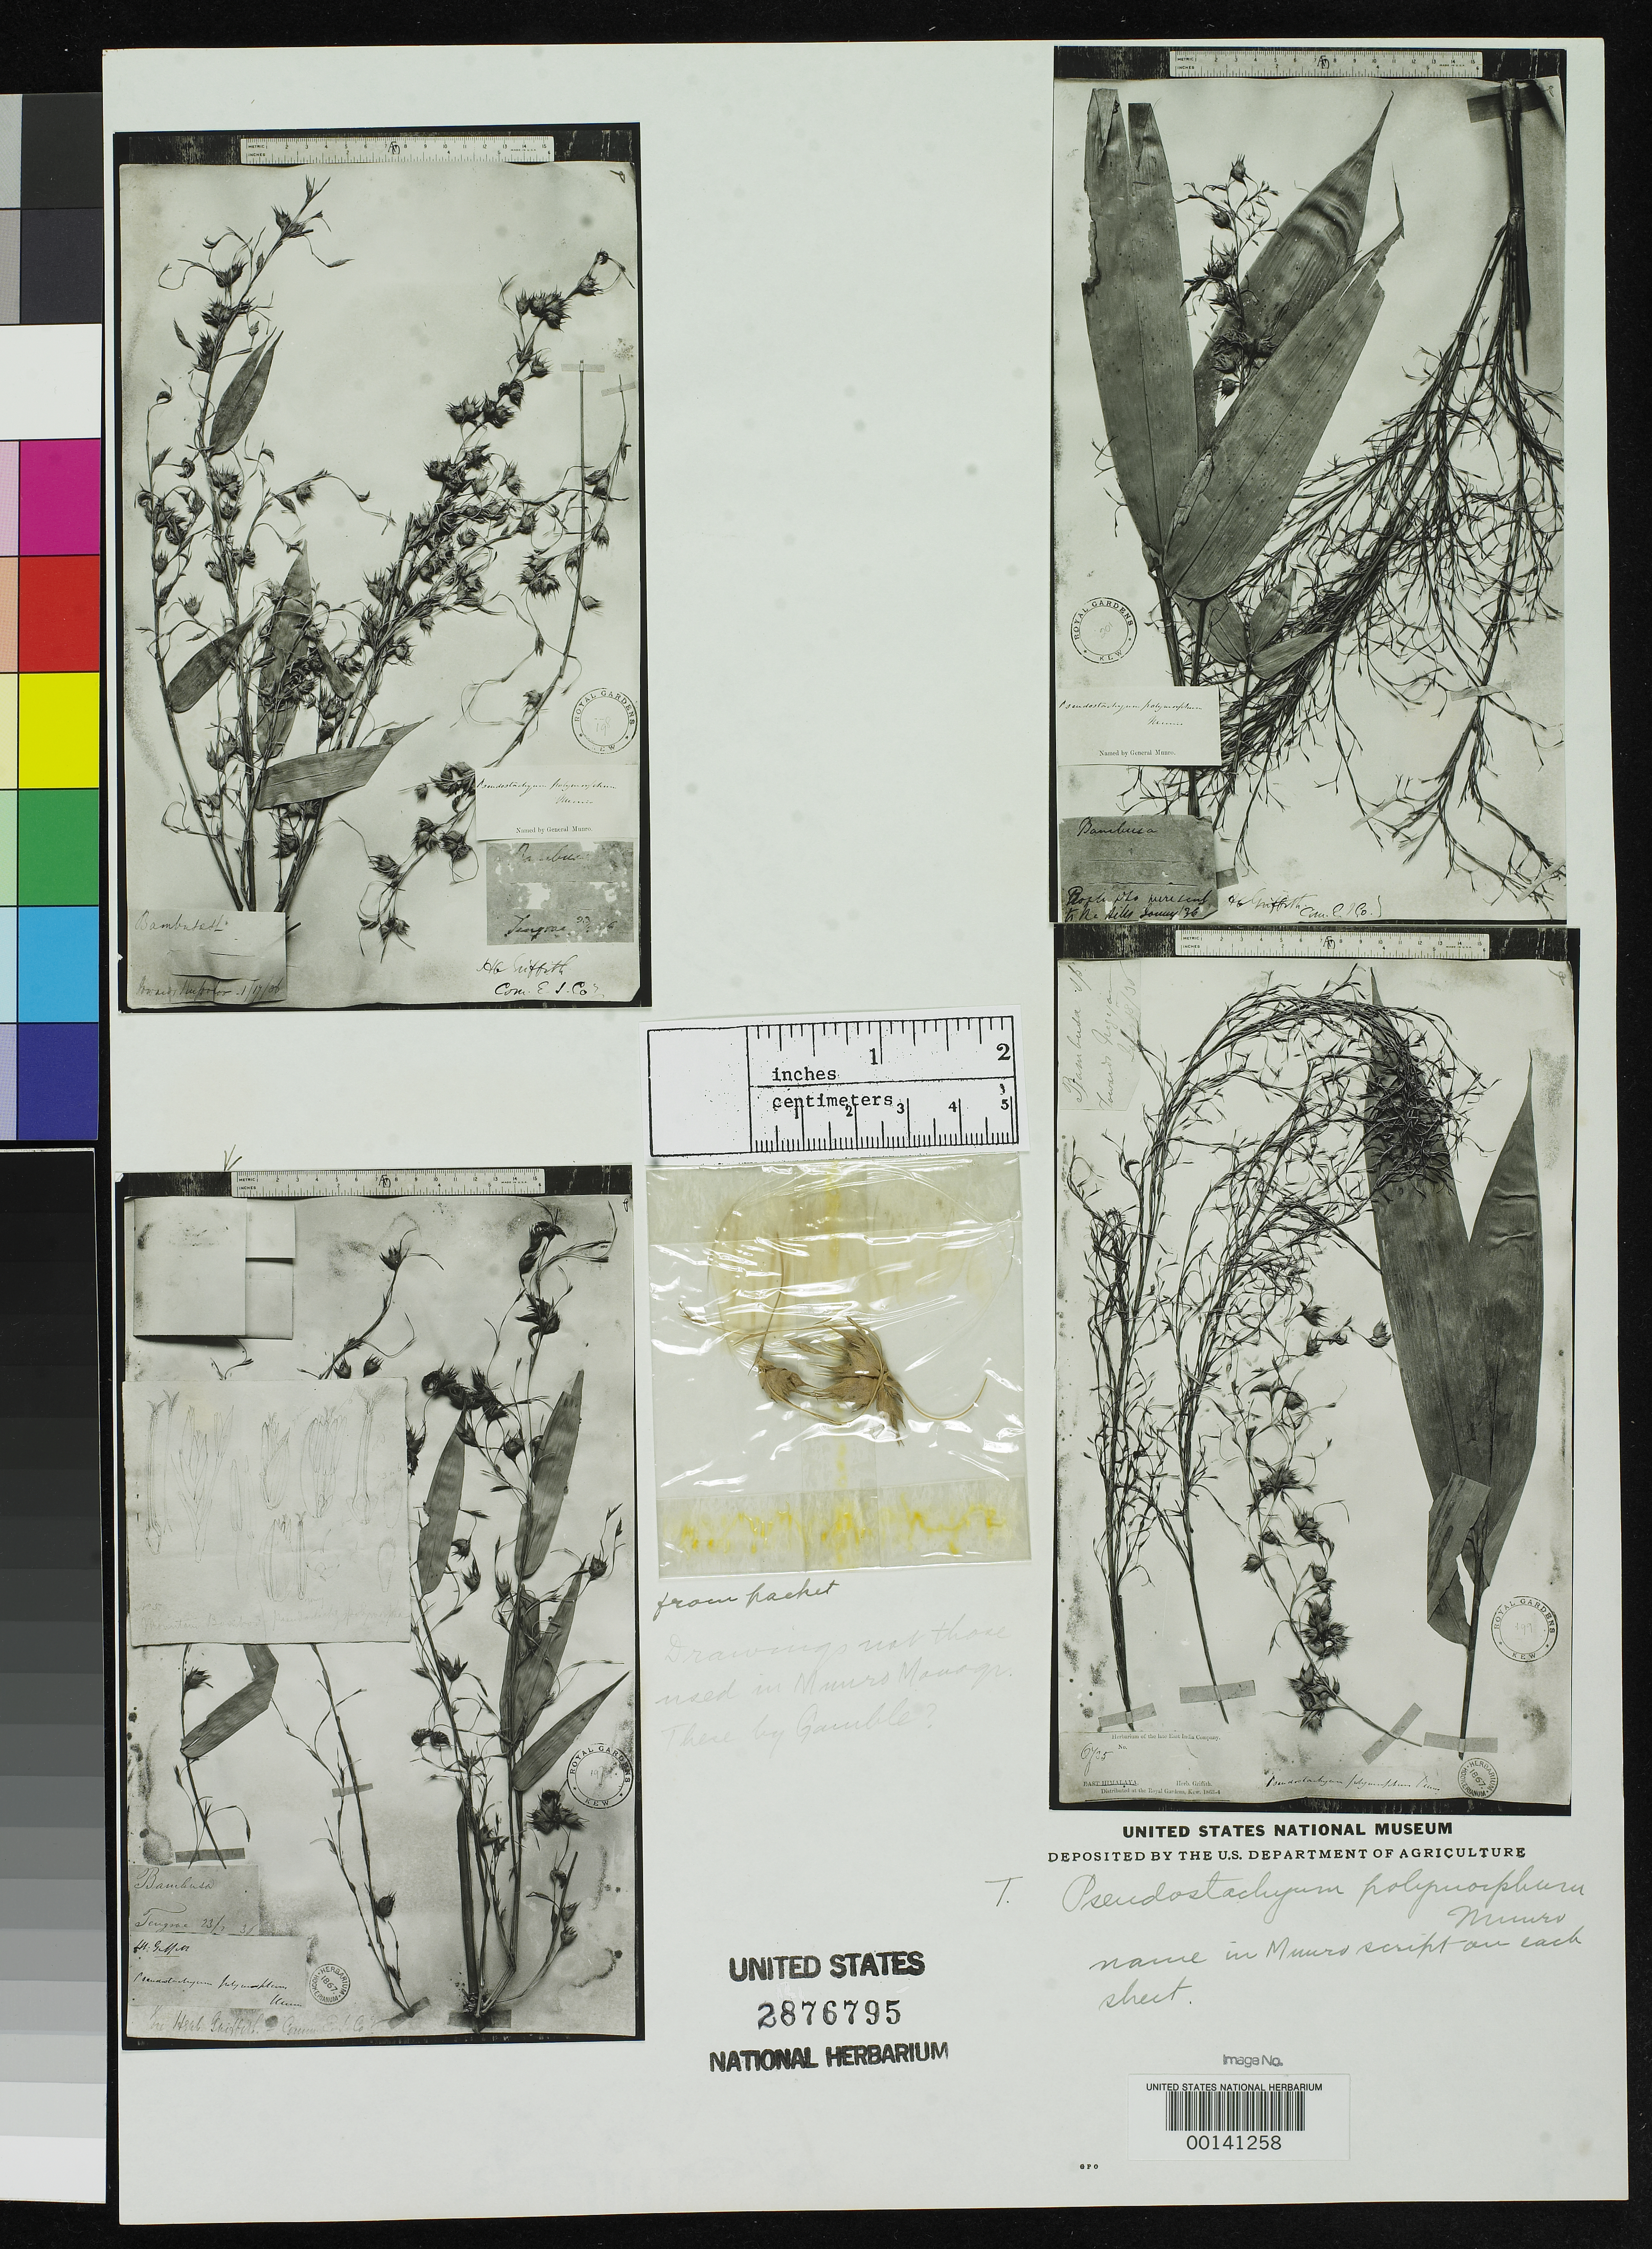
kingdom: Plantae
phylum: Tracheophyta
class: Liliopsida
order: Poales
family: Poaceae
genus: Pseudostachyum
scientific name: Pseudostachyum polymorphum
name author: Munro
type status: Syntype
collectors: W. Griffith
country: India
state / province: Assam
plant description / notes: Photo and fragmentary material of type specimen(s) ex herb. Kew.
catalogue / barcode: US 2876795